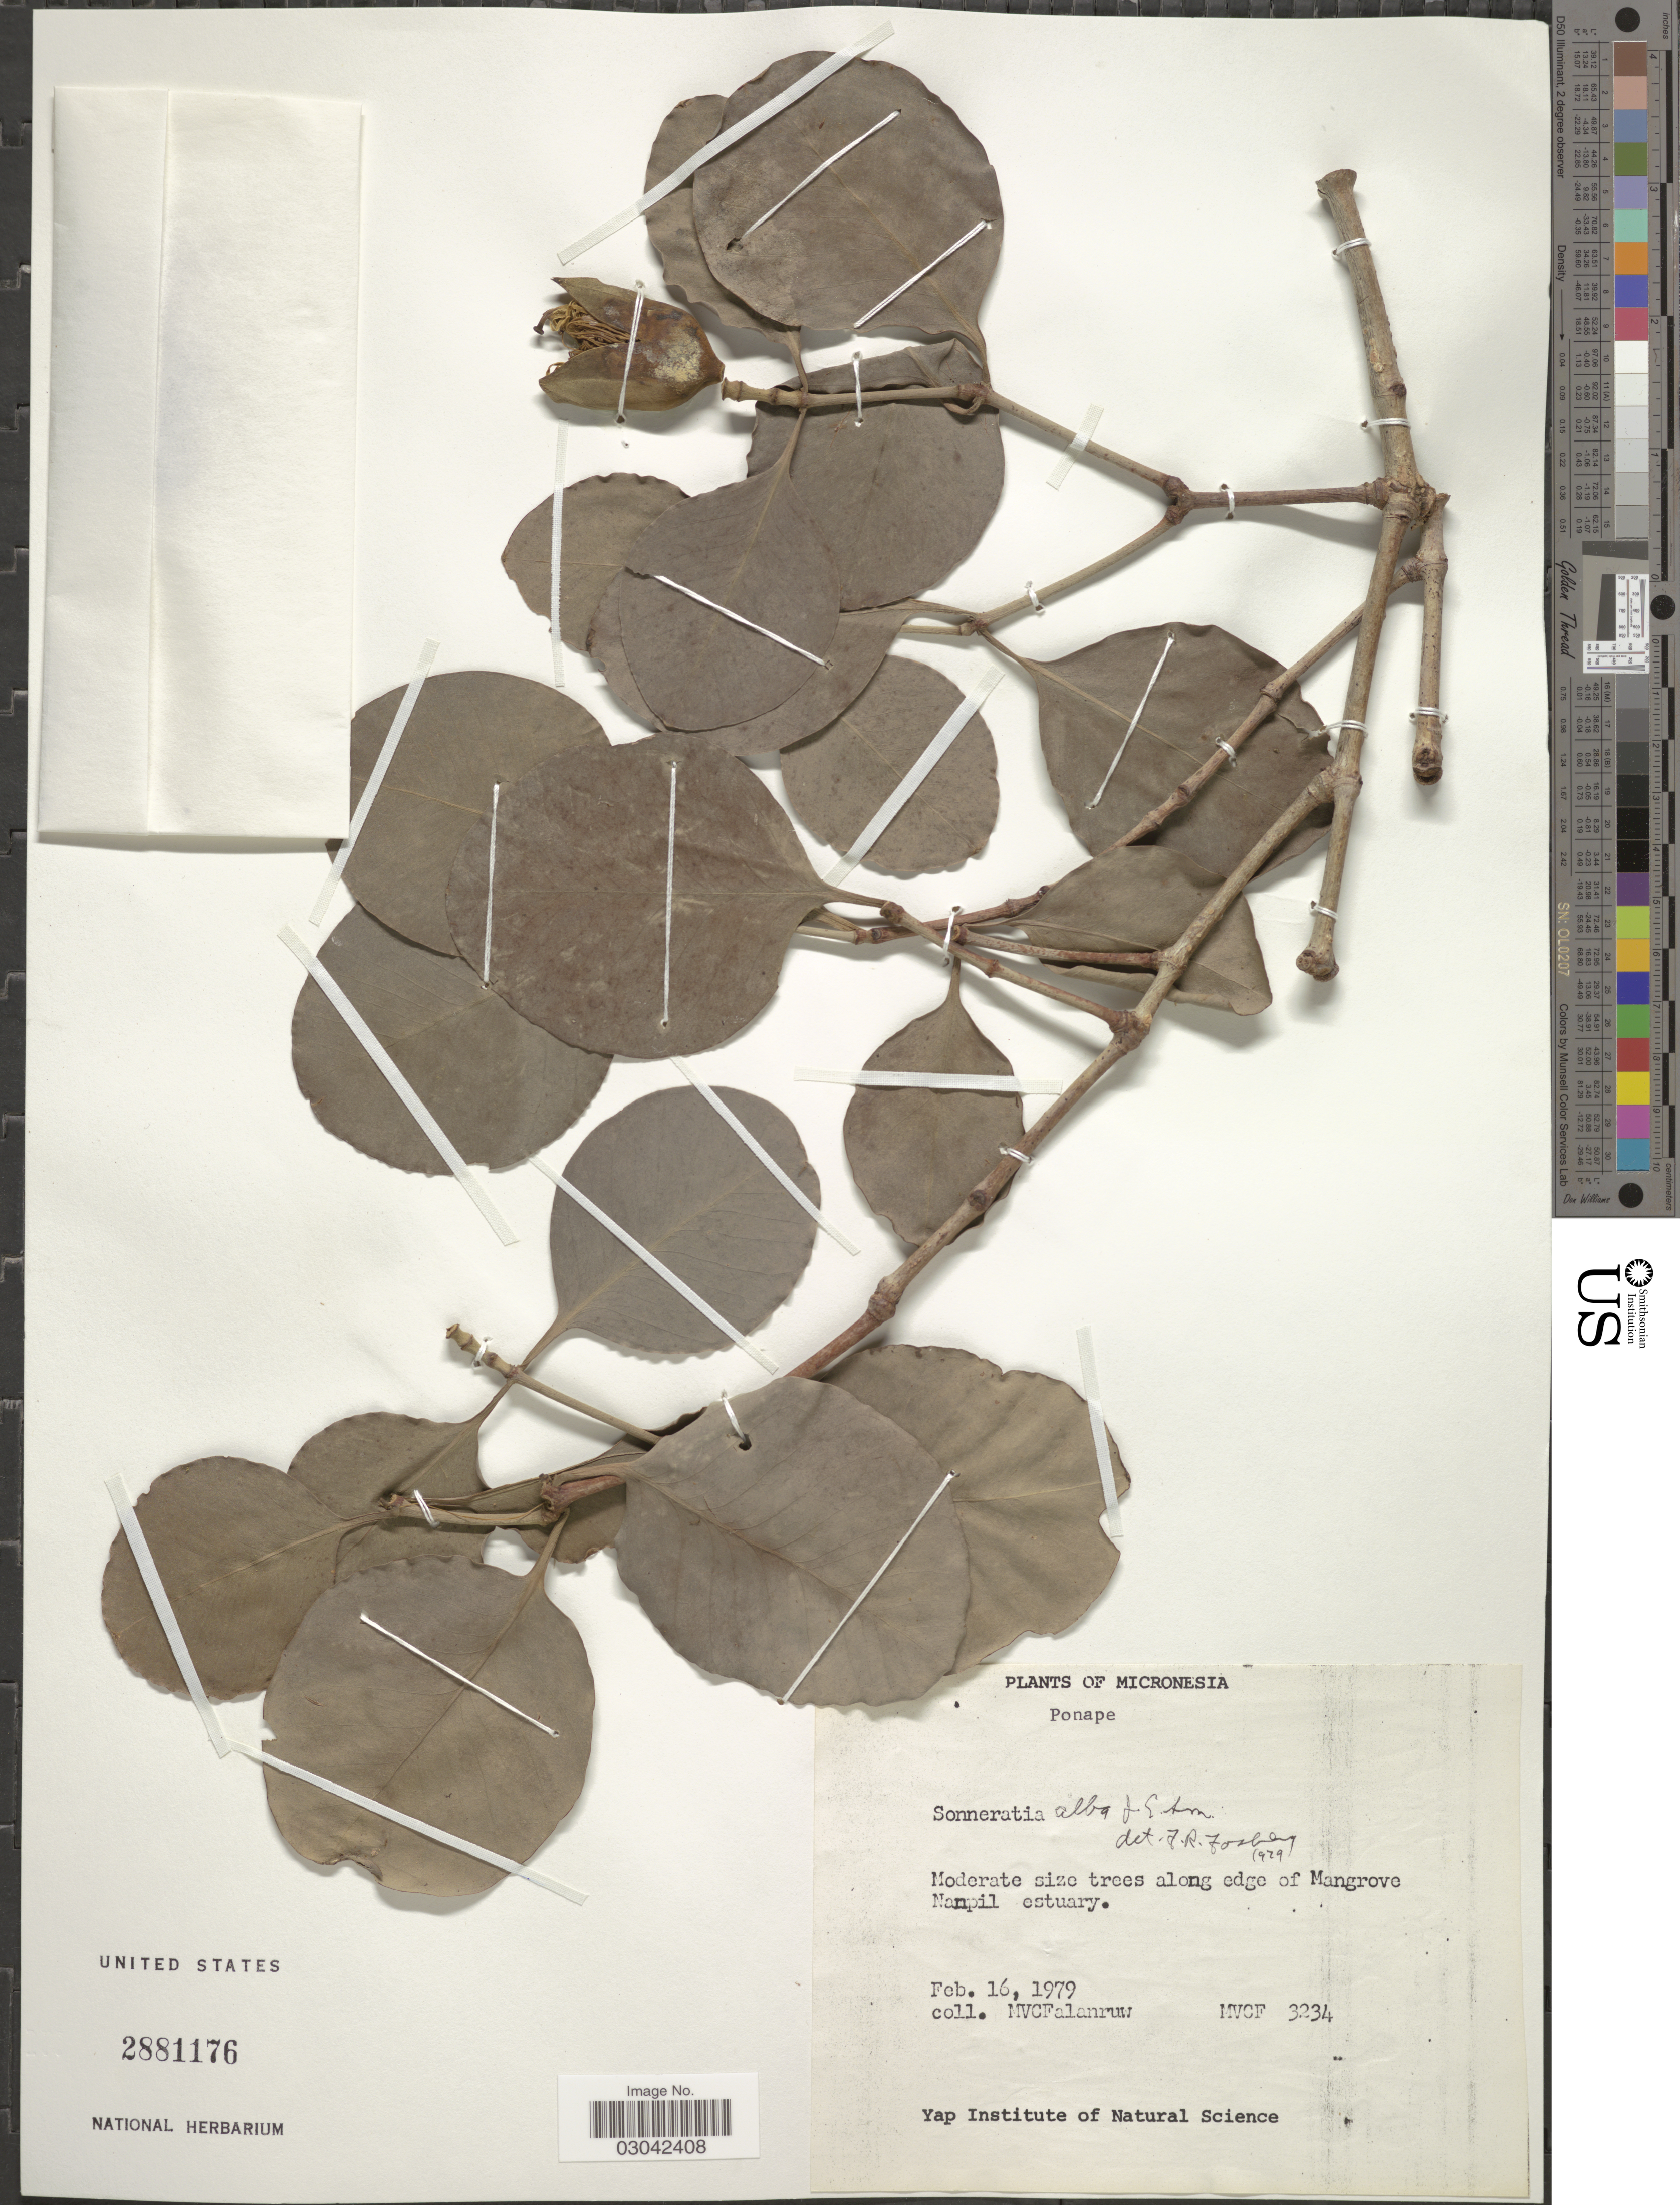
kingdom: Plantae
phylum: Tracheophyta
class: Magnoliopsida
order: Myrtales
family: Lythraceae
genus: Sonneratia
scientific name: Sonneratia alba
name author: Sm.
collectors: M. V. Falanruw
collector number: MVCF3234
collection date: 1979-02-16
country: Micronesia, Federated States of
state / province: Pohnpei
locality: Micronesia. Ponape. Along edge of Mangrove Nanpil estuary.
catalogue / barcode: US 2881176